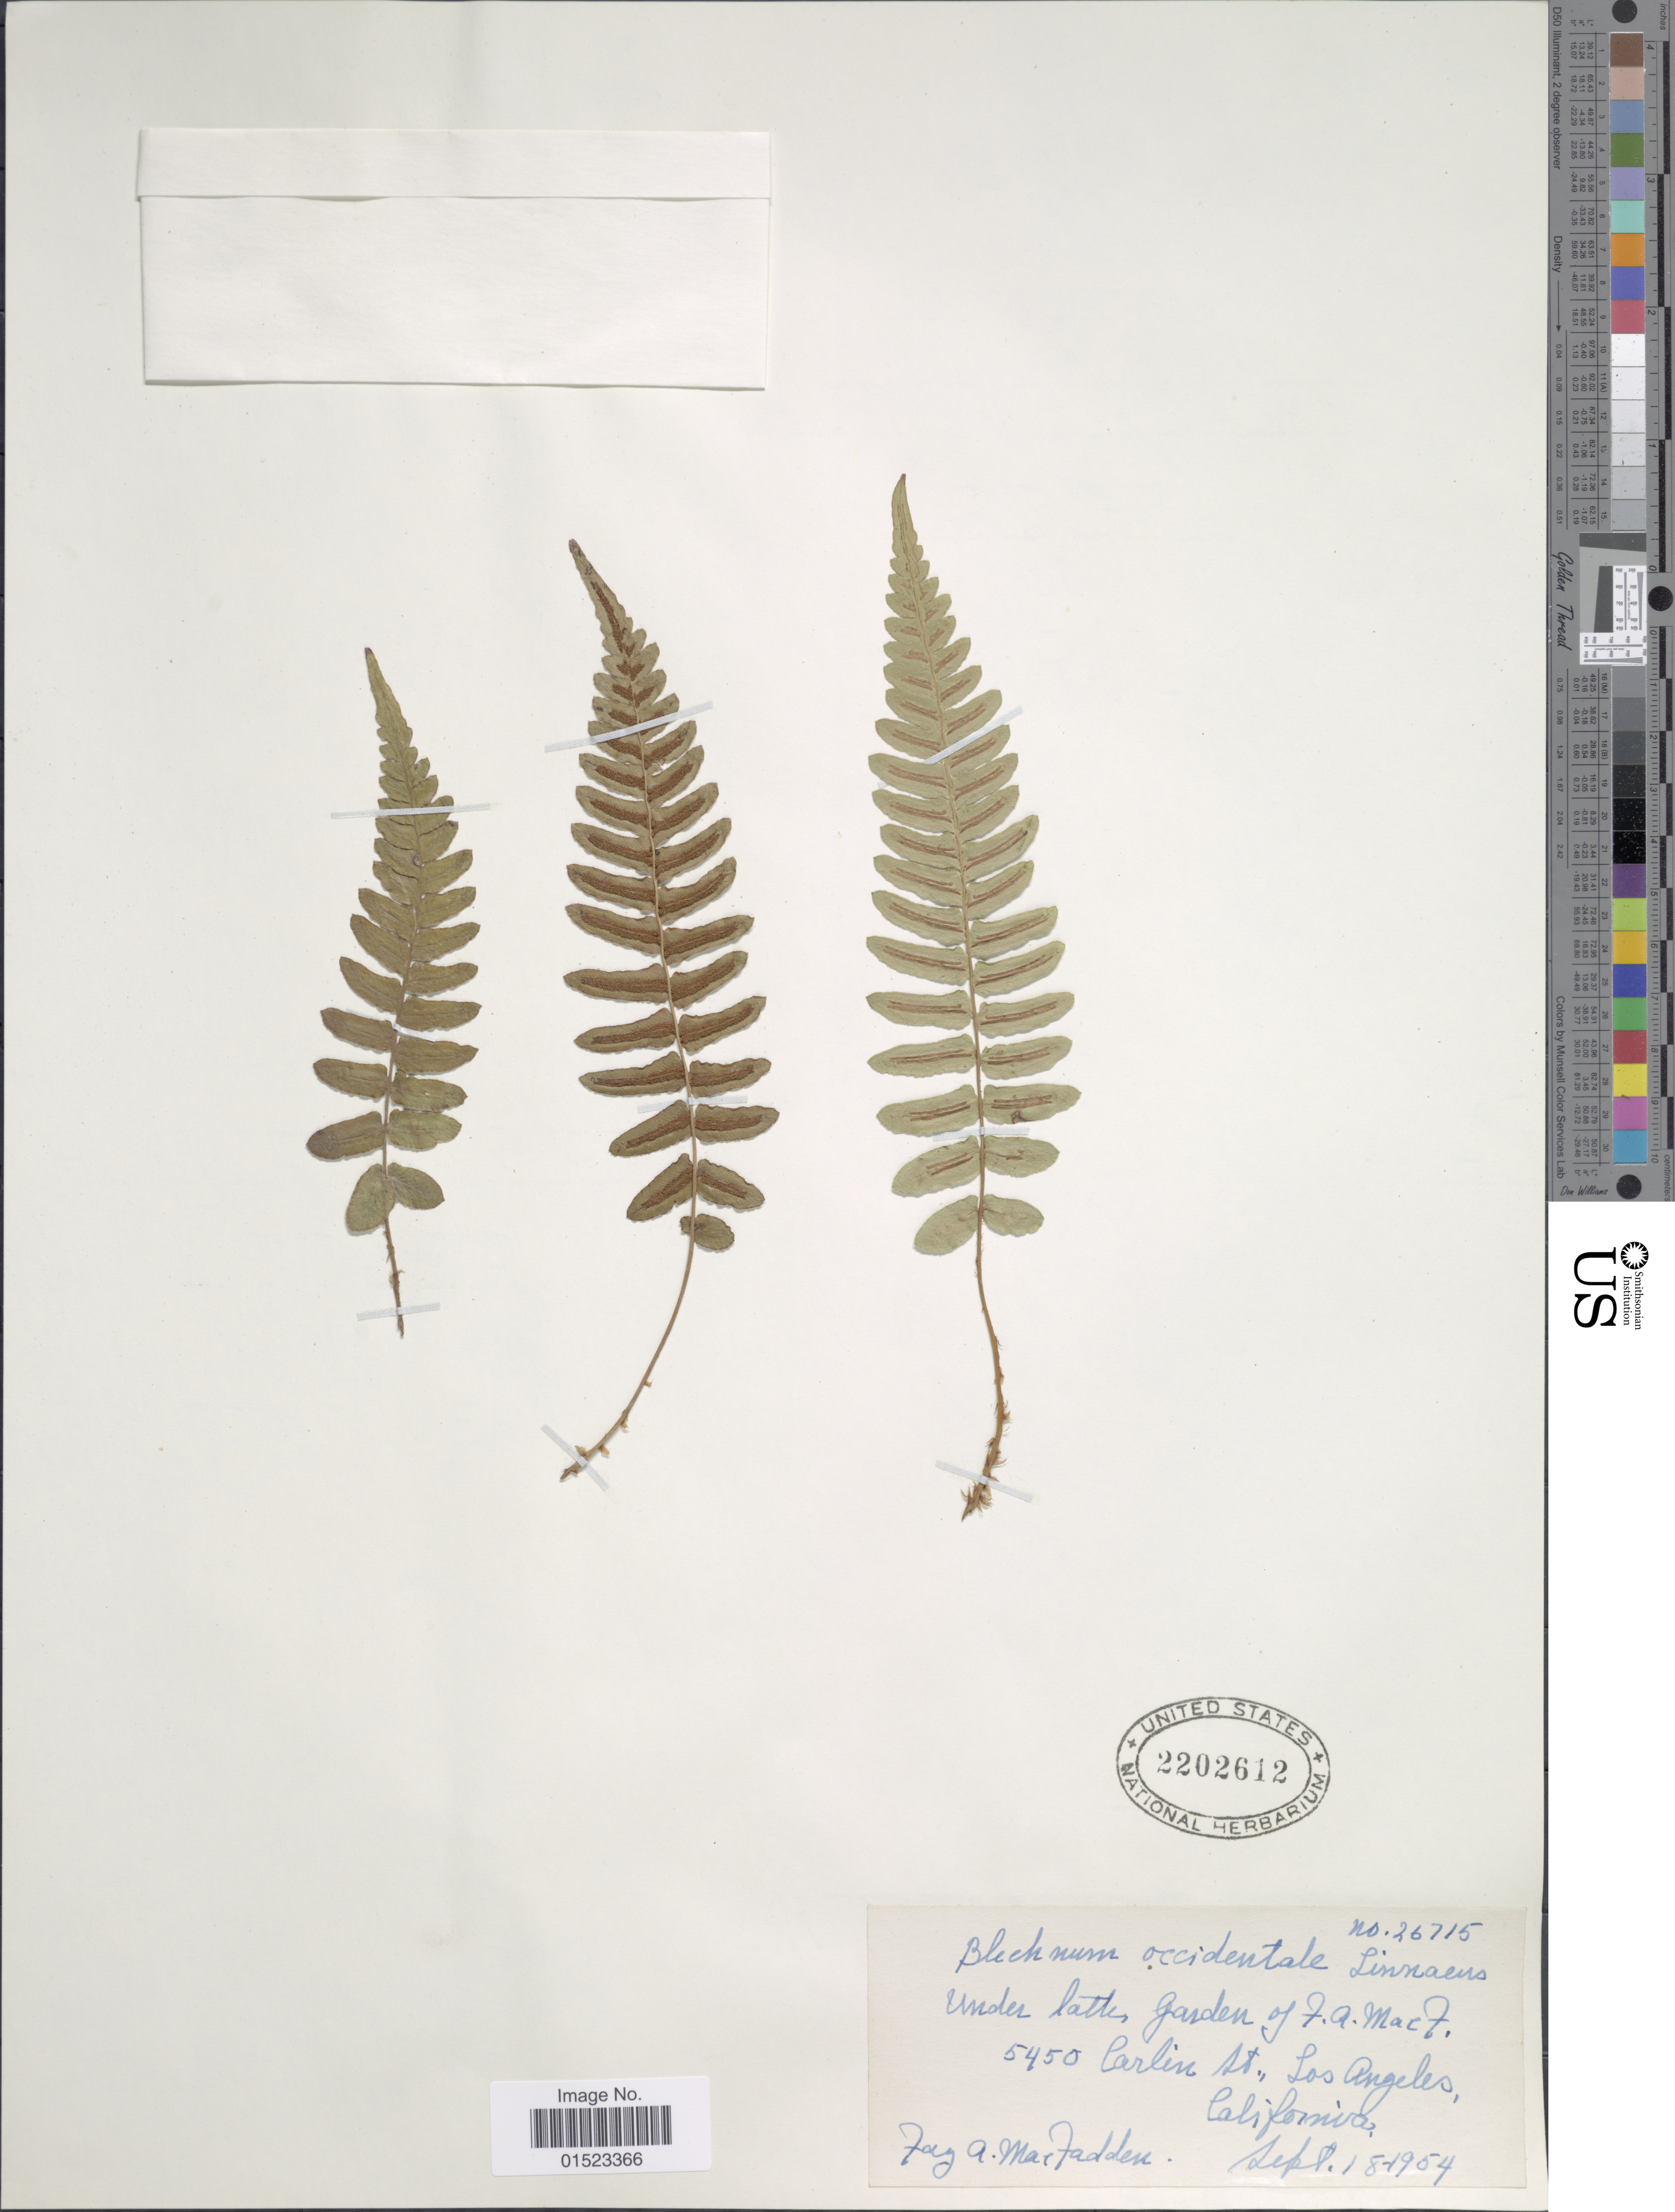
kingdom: Plantae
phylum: Tracheophyta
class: Polypodiopsida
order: Polypodiales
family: Blechnaceae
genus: Blechnum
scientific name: Blechnum occidentale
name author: L.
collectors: F. MacFadden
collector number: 26715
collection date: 1954-09-18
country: United States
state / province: California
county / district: Los Angeles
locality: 5450 Carlin St., Los Angeles,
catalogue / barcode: US 2202612